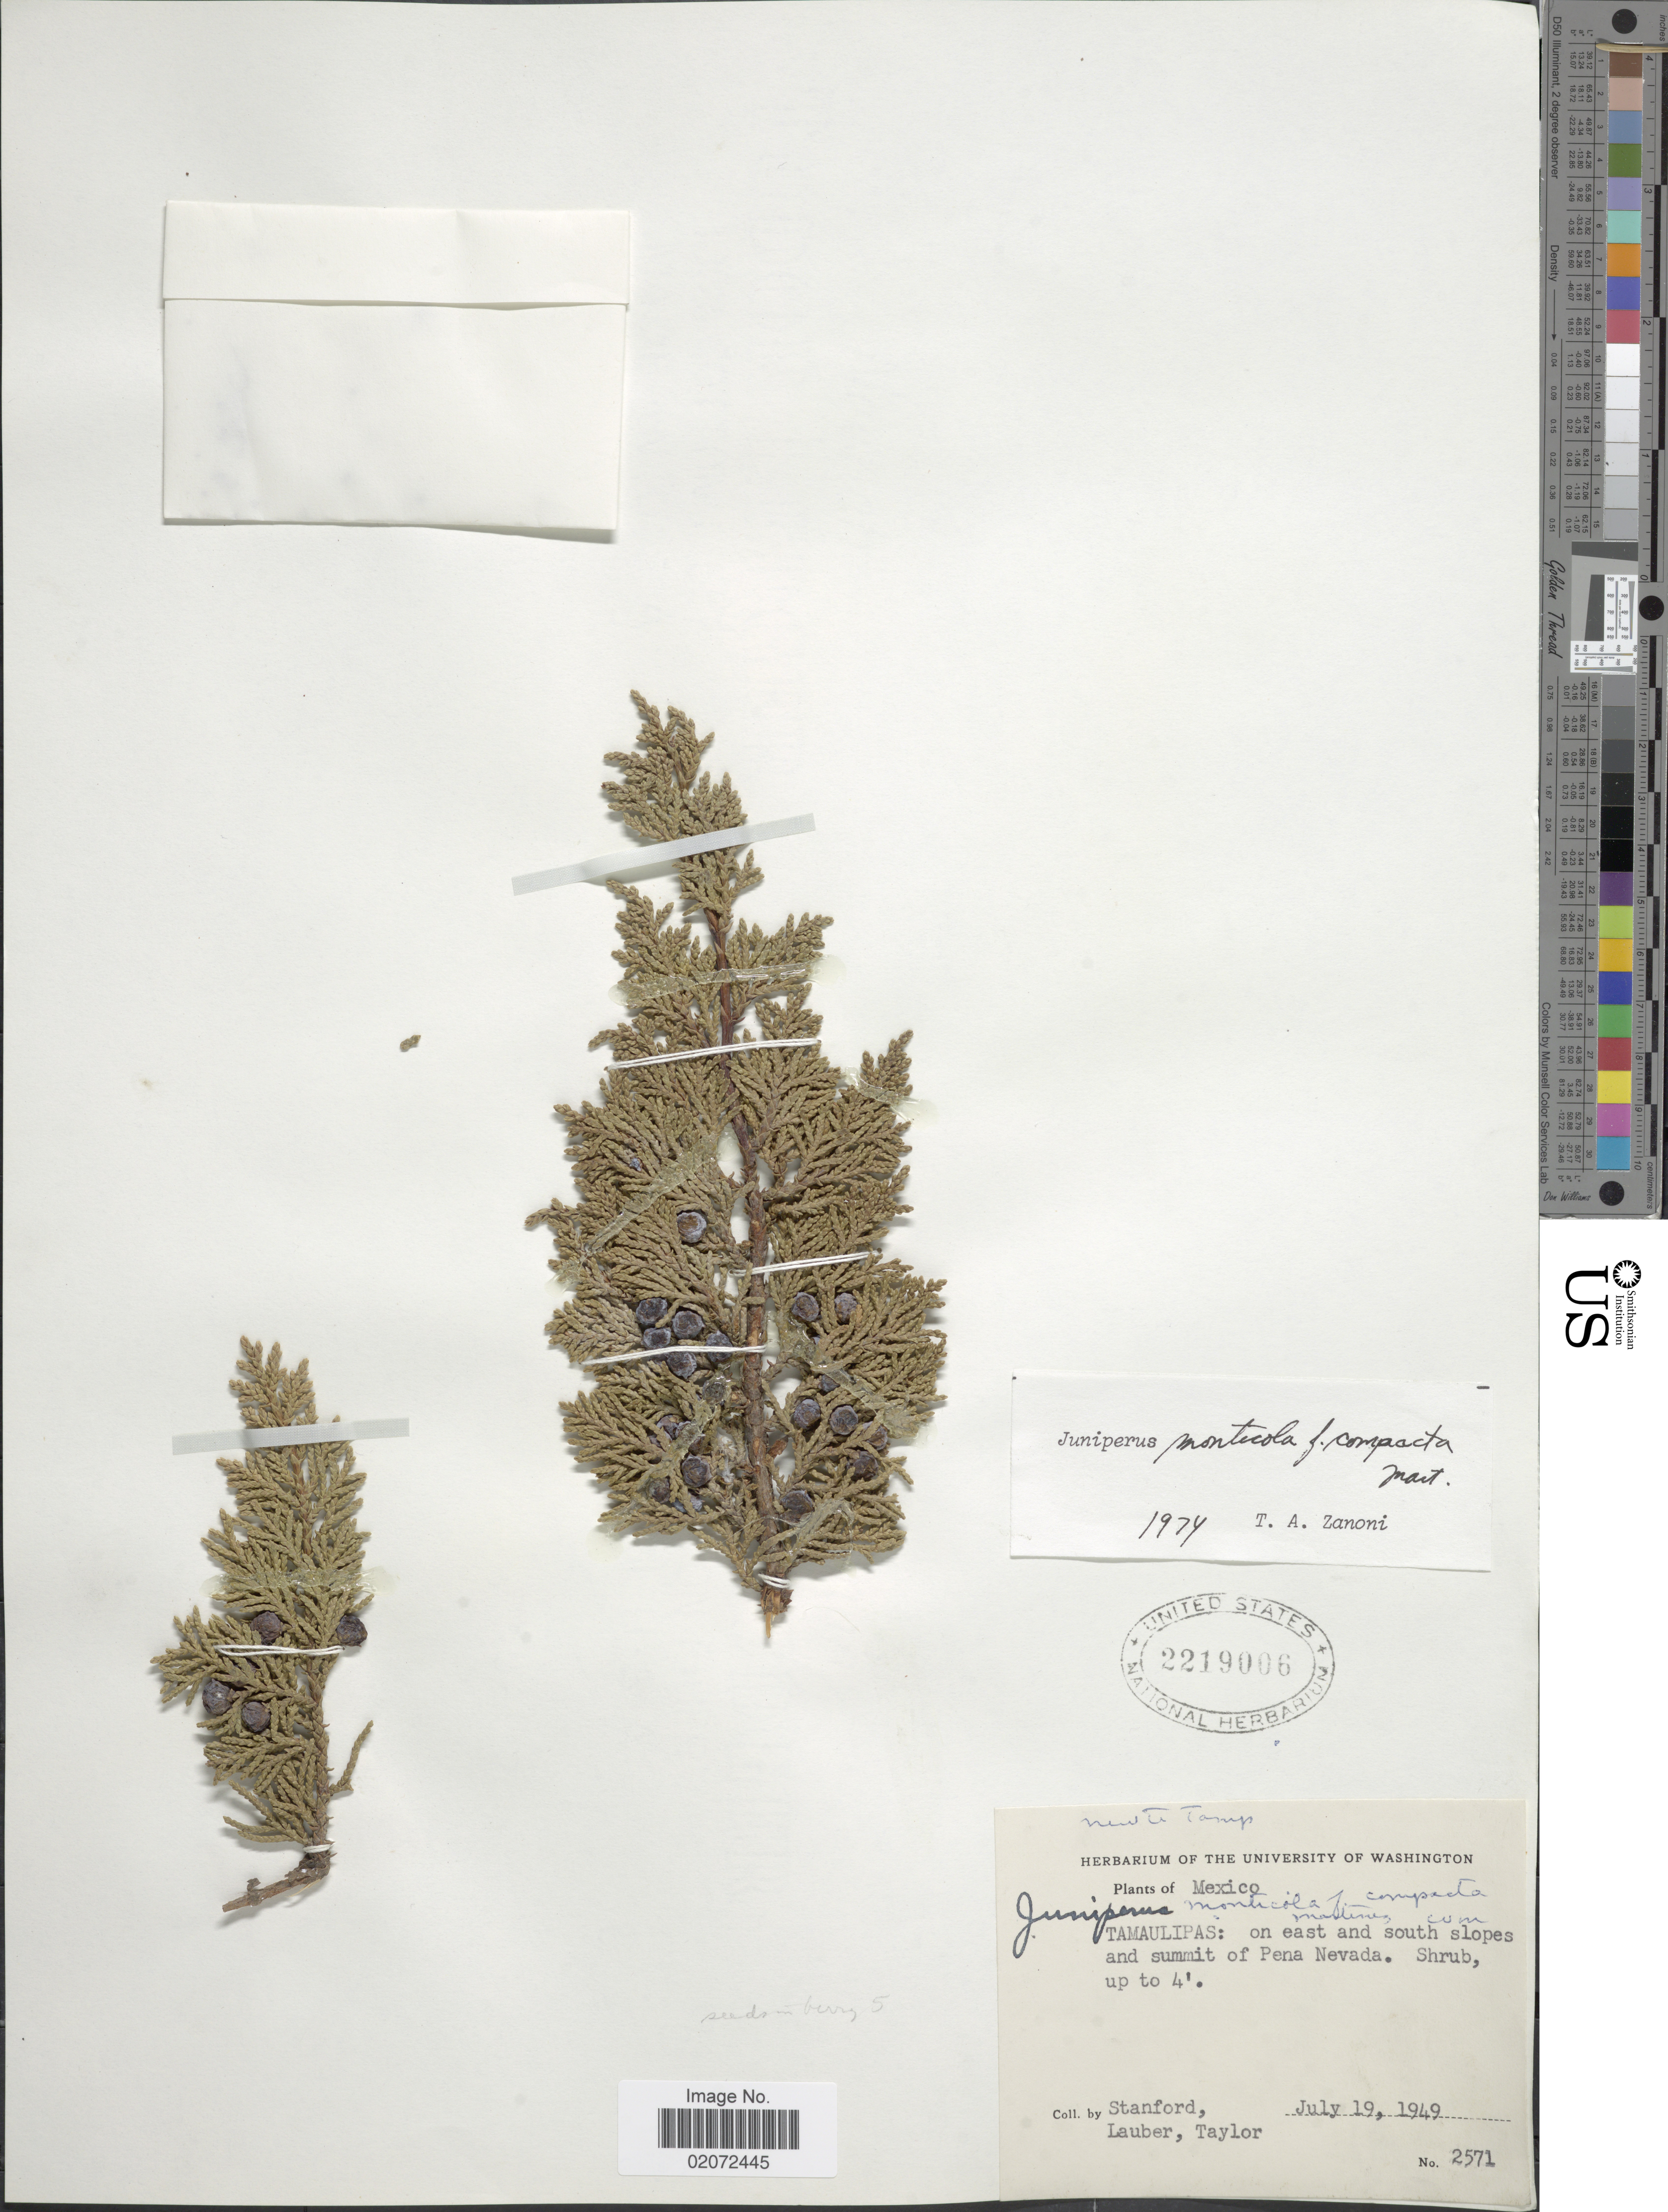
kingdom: Plantae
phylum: Tracheophyta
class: Pinopsida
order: Pinales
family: Cupressaceae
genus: Juniperus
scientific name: Juniperus monticola f. compacta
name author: Martínez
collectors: -. Stanford, Lauber, -- & -- Taylor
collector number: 2571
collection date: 1949-07-19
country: Mexico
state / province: Tamaulipas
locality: On east and south slopes and summit of Pena Nevada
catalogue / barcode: US 2219006